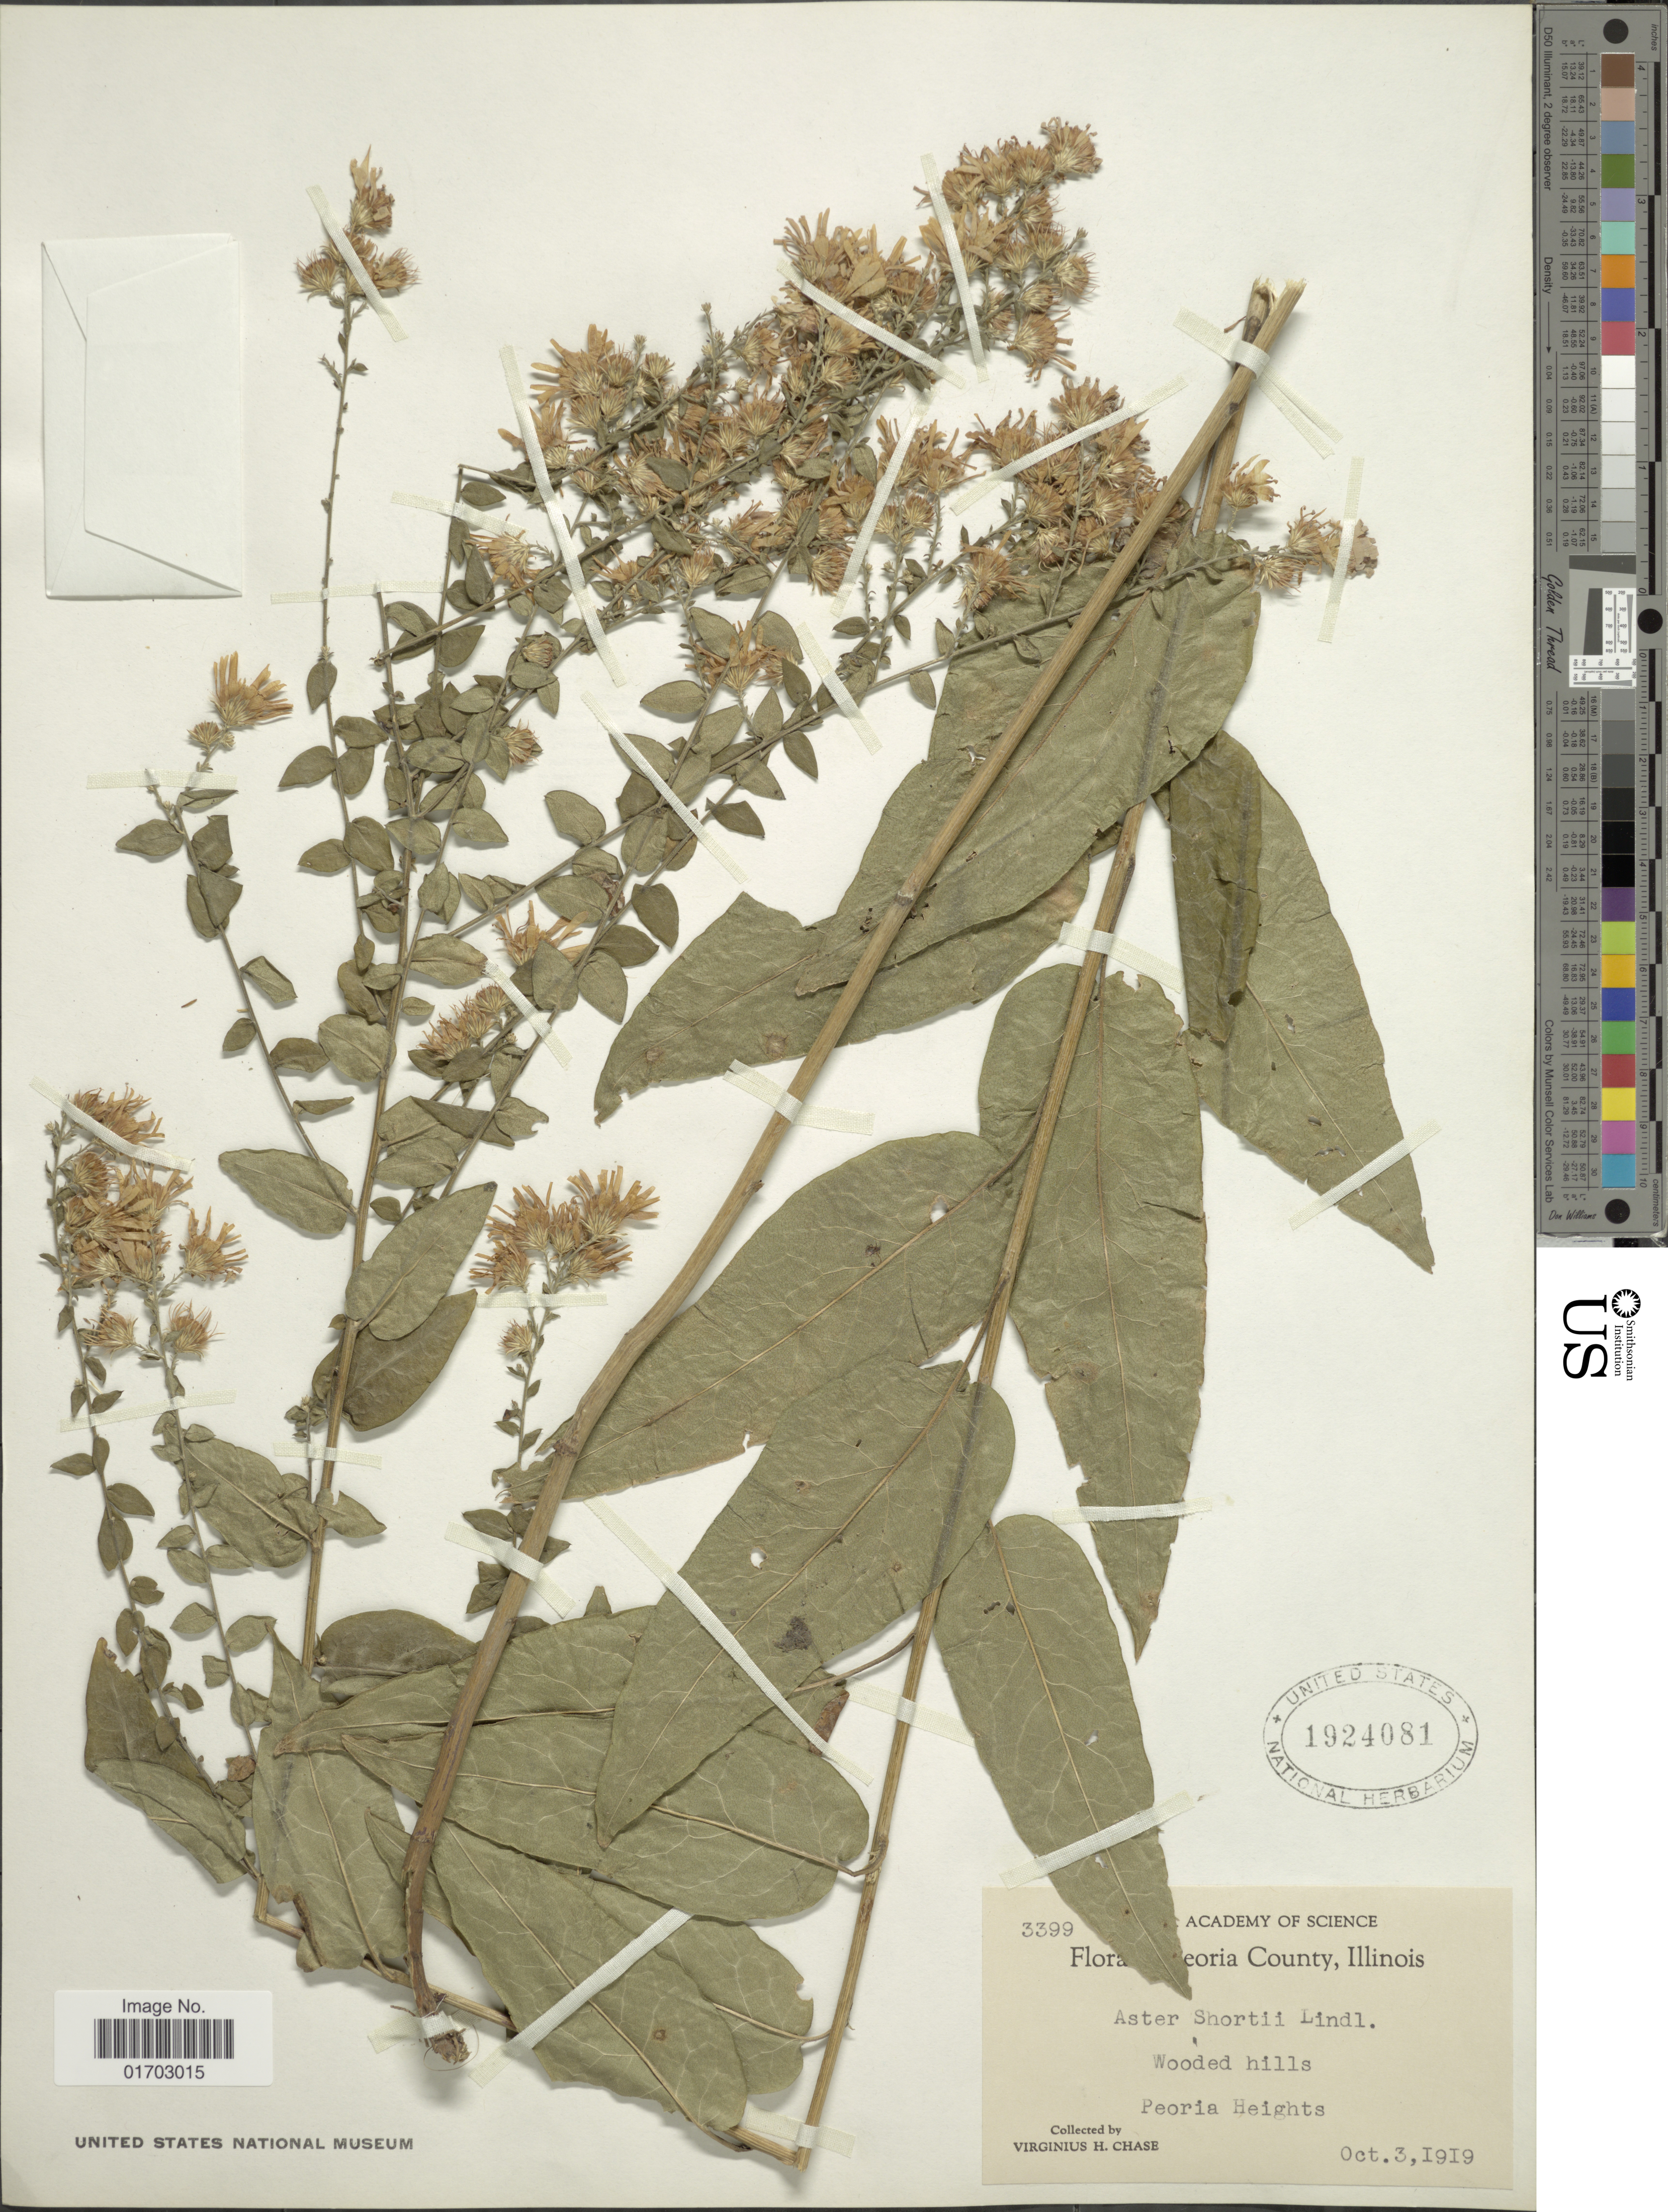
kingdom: Plantae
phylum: Tracheophyta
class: Magnoliopsida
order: Asterales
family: Asteraceae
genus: Symphyotrichum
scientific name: Symphyotrichum shortii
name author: (Lindl.) G.L. Nesom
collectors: V. H. Chase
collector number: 3399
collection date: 1919-10-03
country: United States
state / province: Illinois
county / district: Peoria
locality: Peoria Heights.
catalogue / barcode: US 1924081